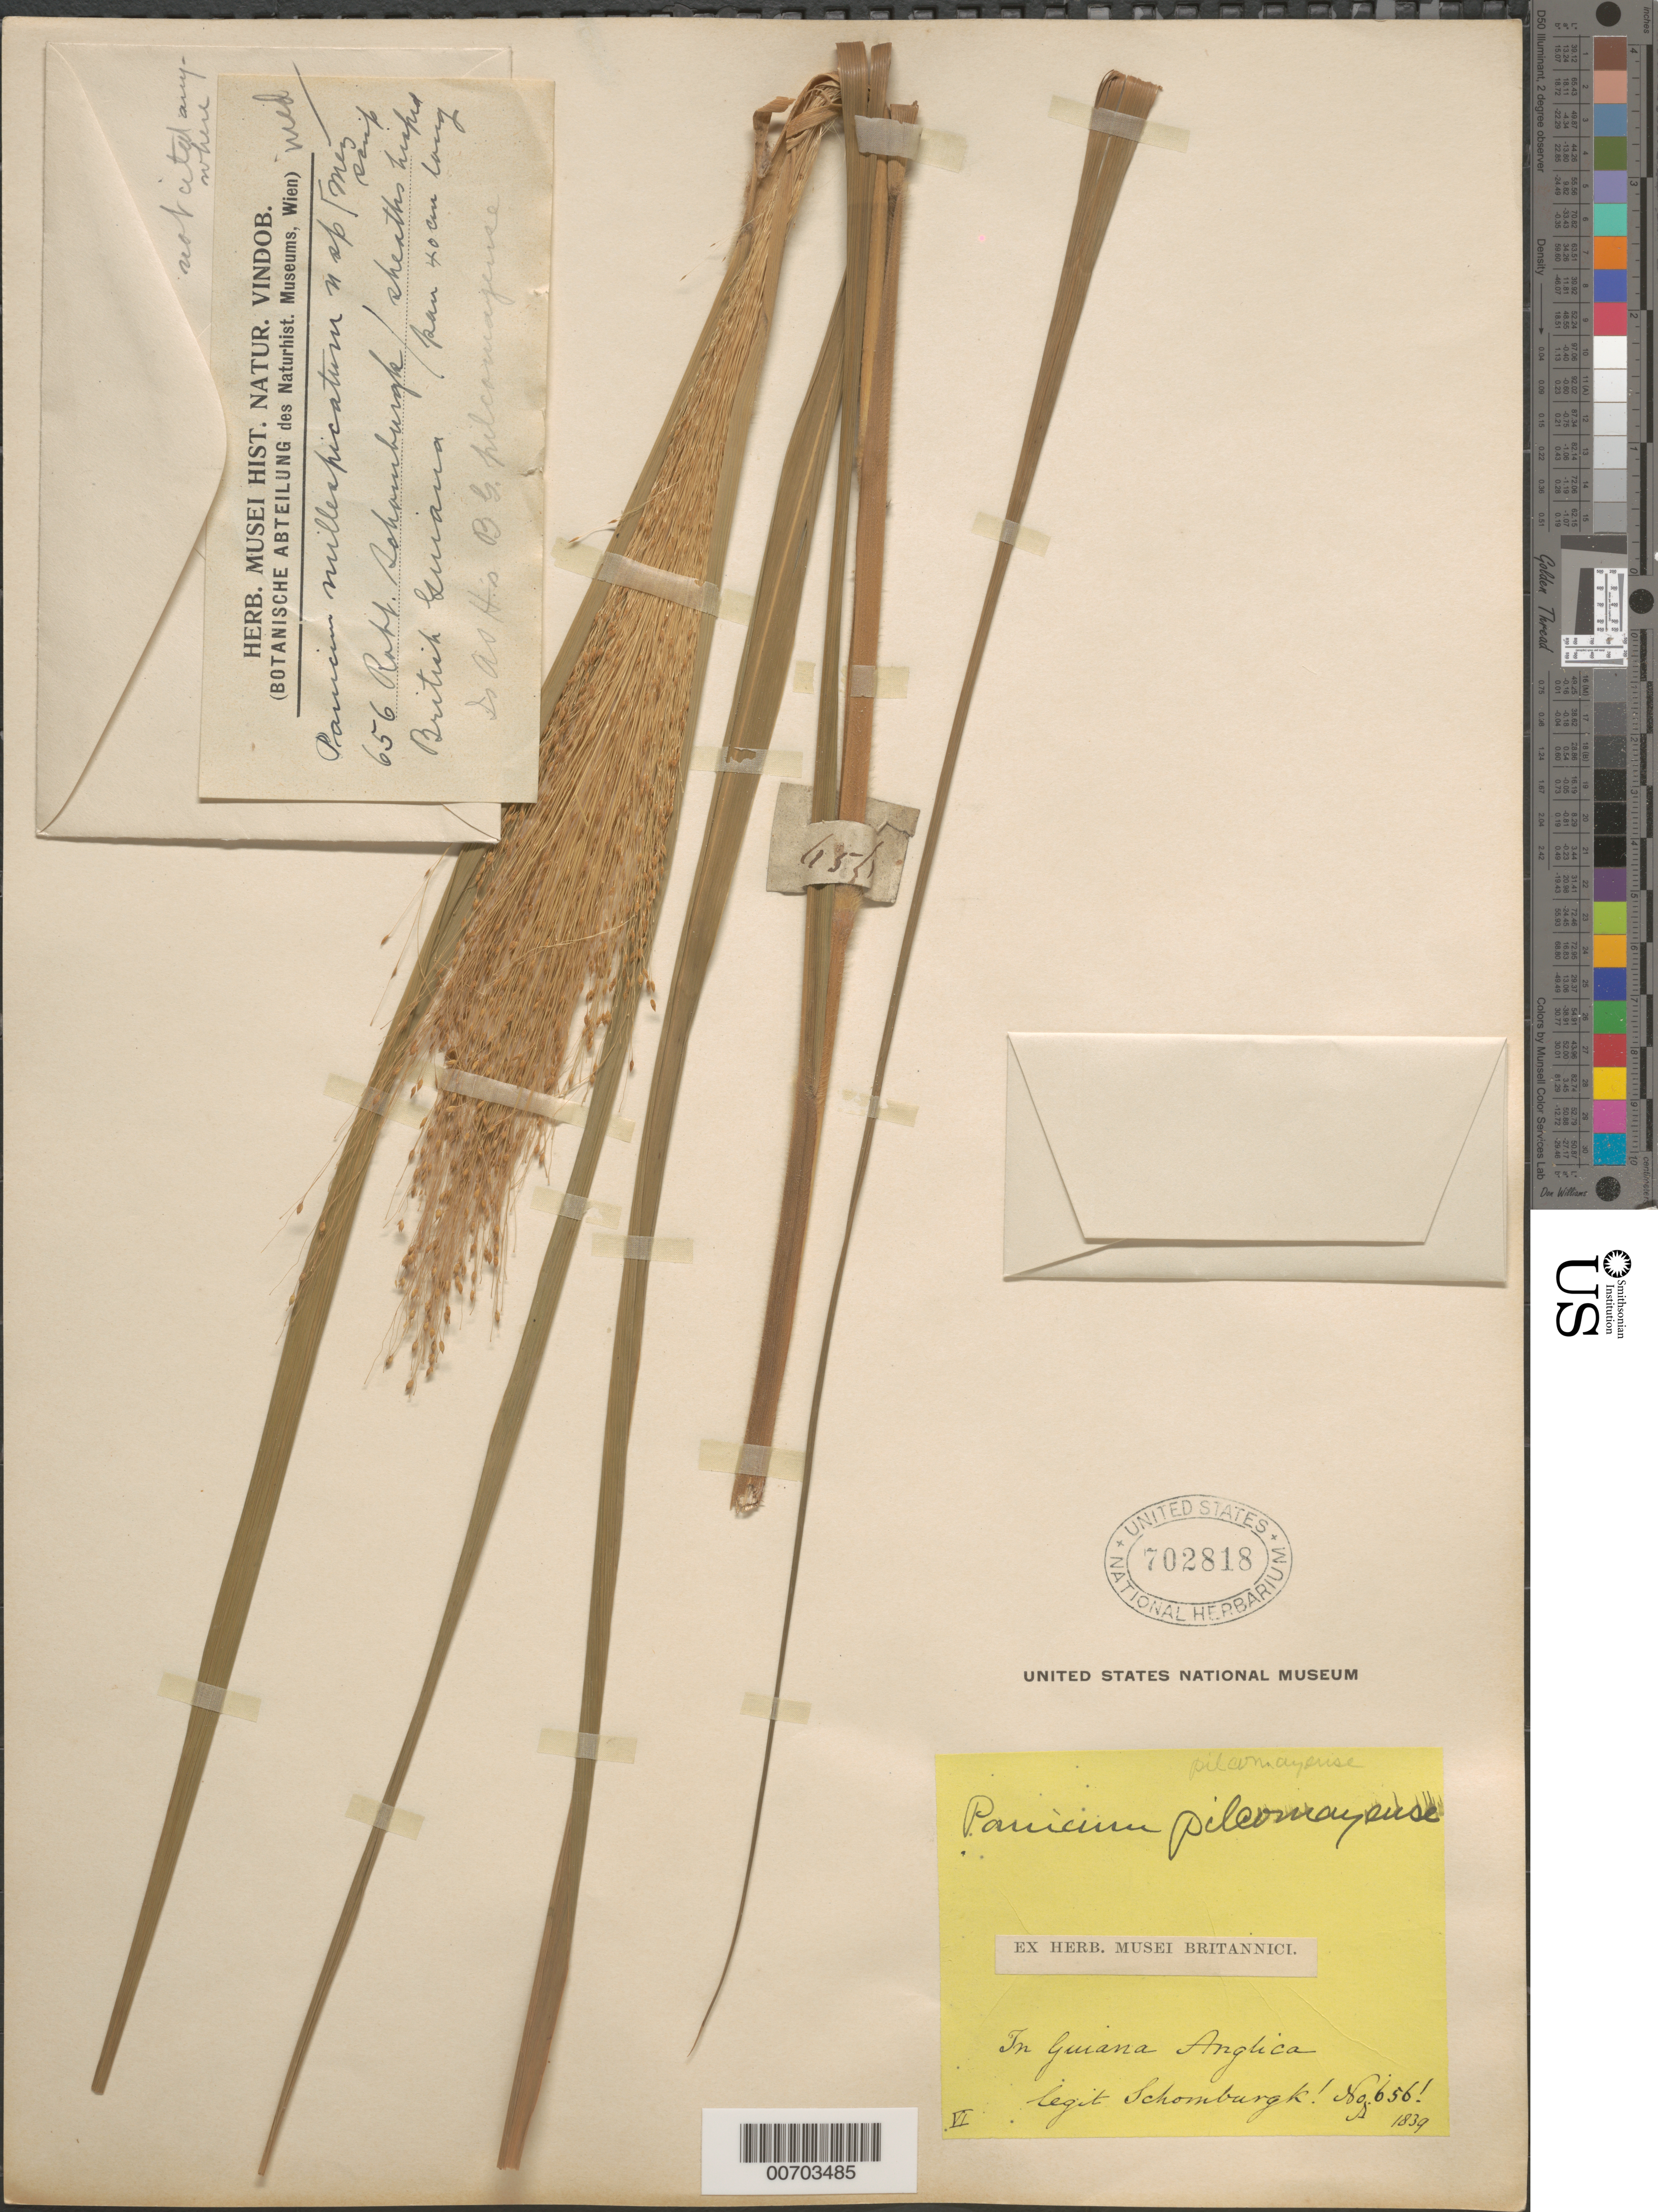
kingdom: Plantae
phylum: Tracheophyta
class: Liliopsida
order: Poales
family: Poaceae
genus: Panicum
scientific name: Panicum pilcomayense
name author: Hack.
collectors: R. H. Schomburgk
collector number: I 656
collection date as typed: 1839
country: Guyana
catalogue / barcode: US 702818